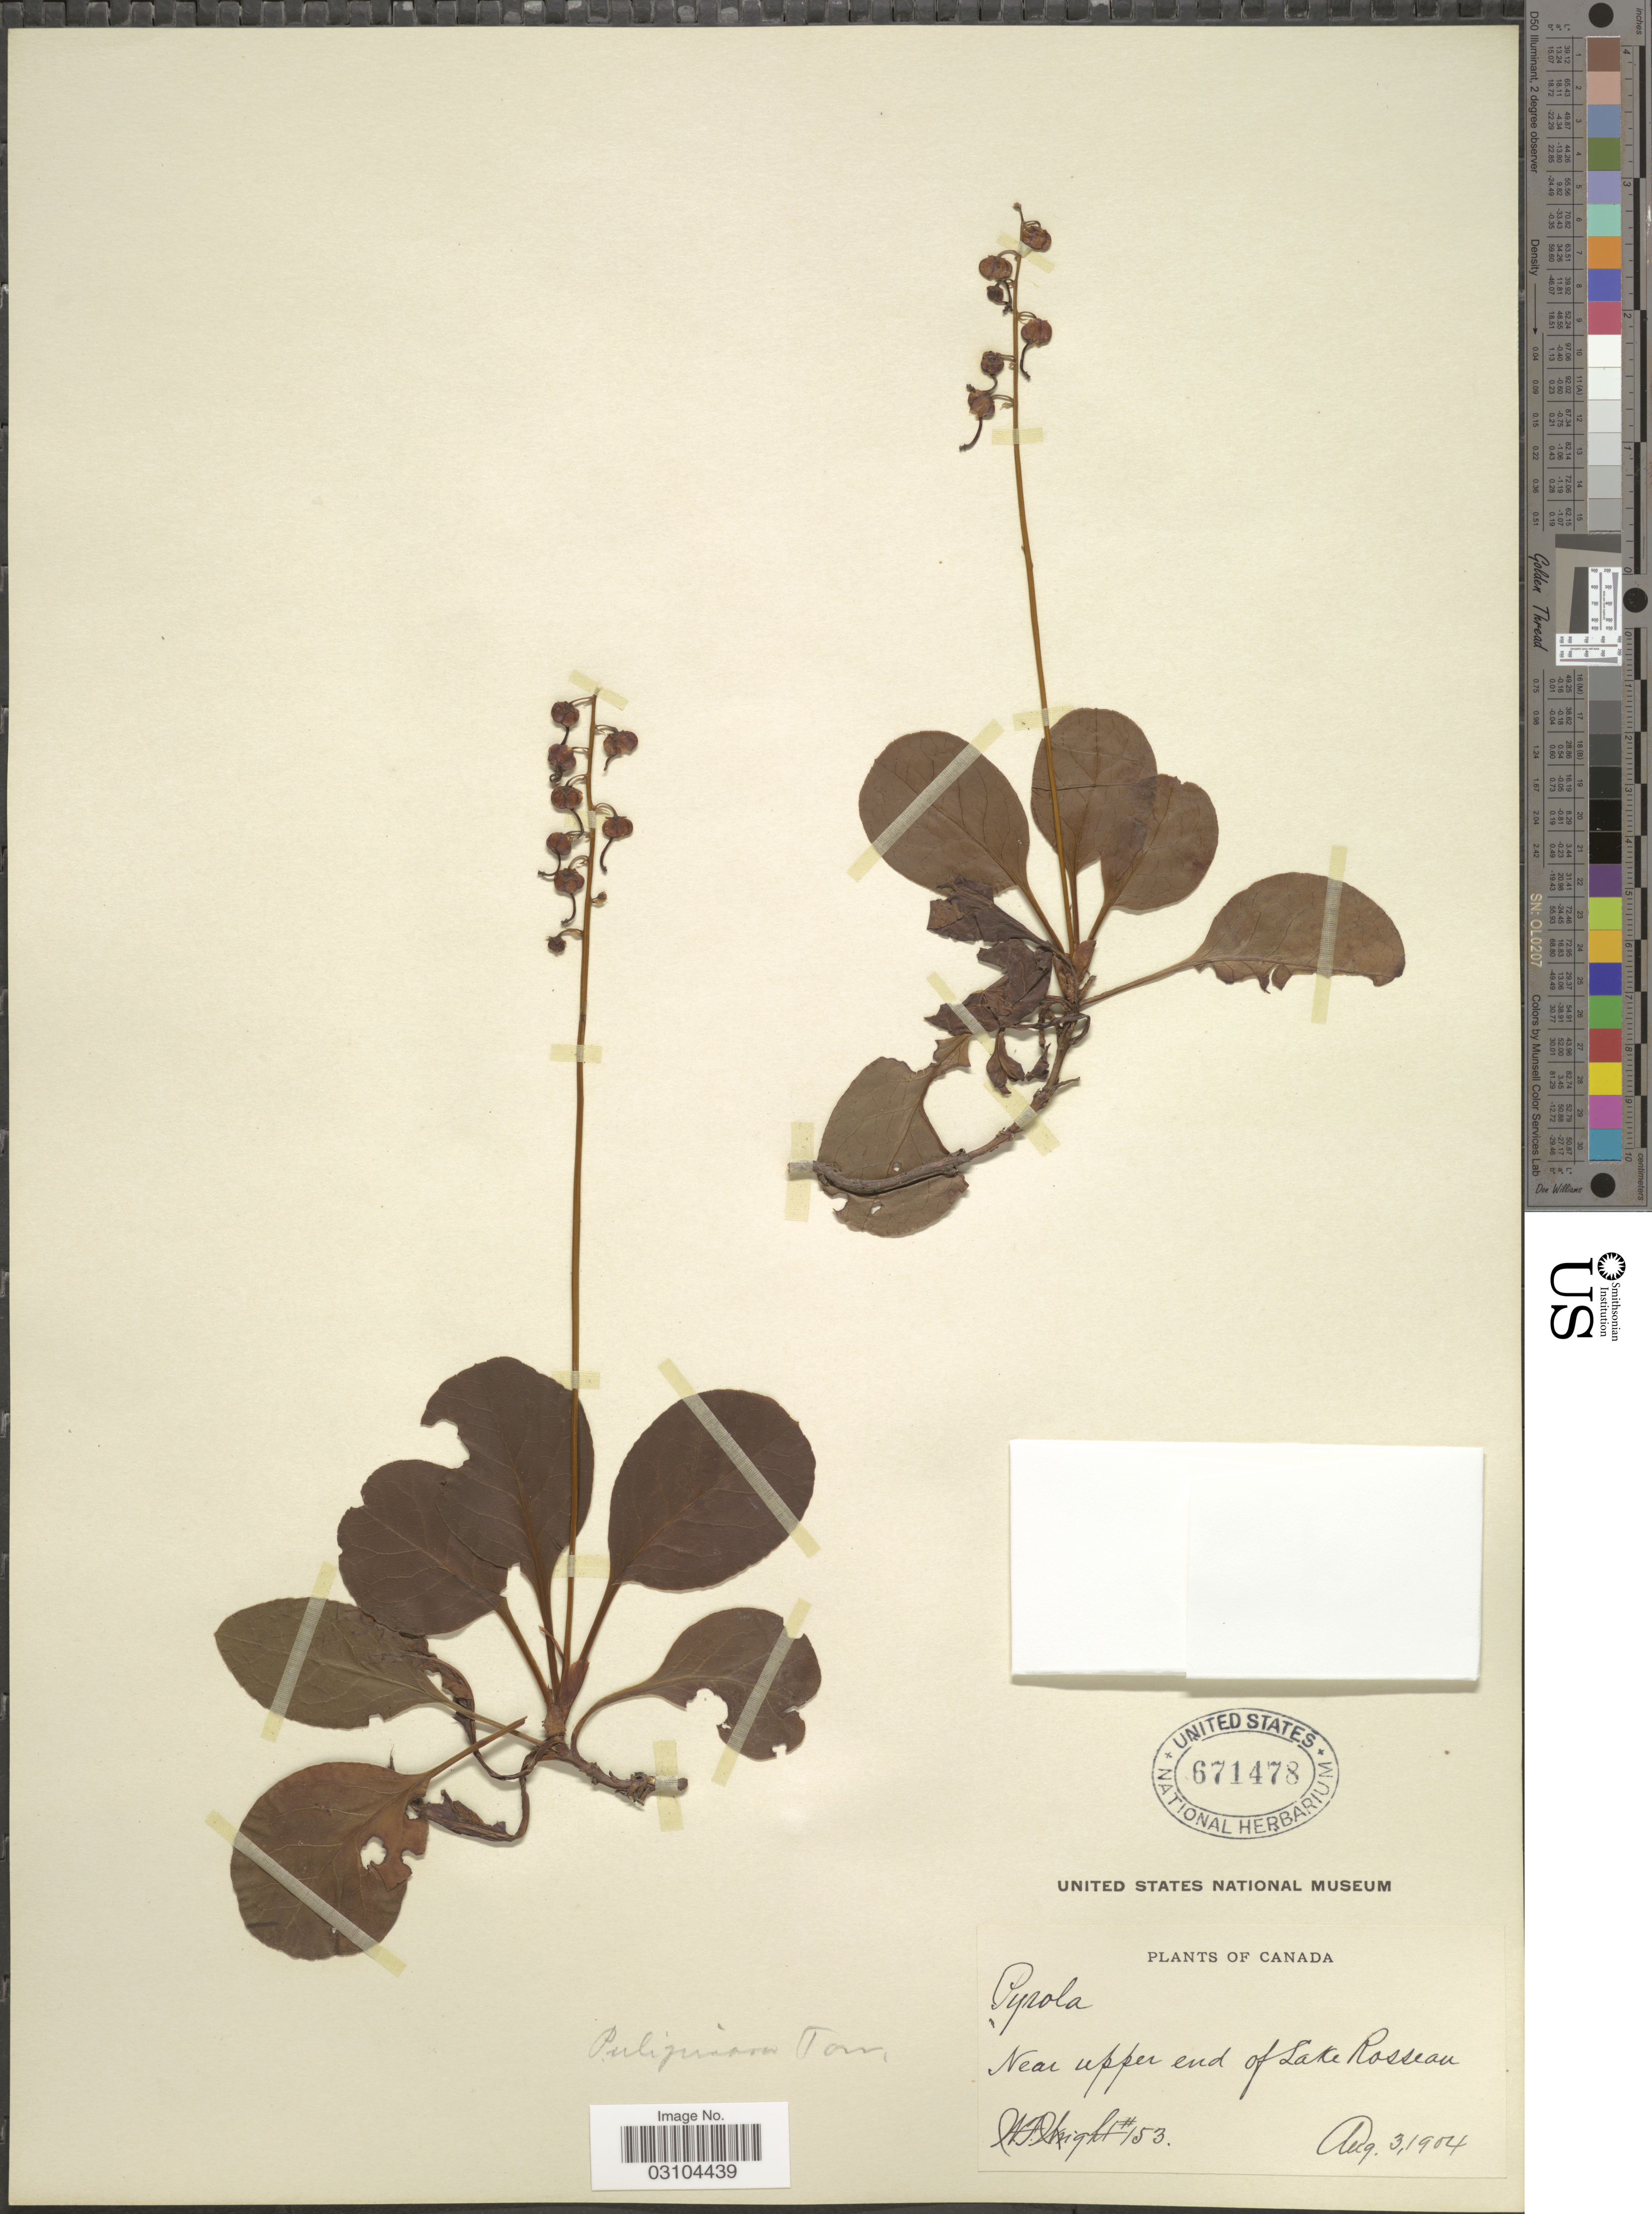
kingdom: Plantae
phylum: Tracheophyta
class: Magnoliopsida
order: Ericales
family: Ericaceae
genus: Pyrola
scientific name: Pyrola uliginosa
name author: Torr. & A. Gray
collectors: W. F. Wright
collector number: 153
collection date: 1904-08-03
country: Canada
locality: Near upper end of Lake Rosseau.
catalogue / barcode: US 671478